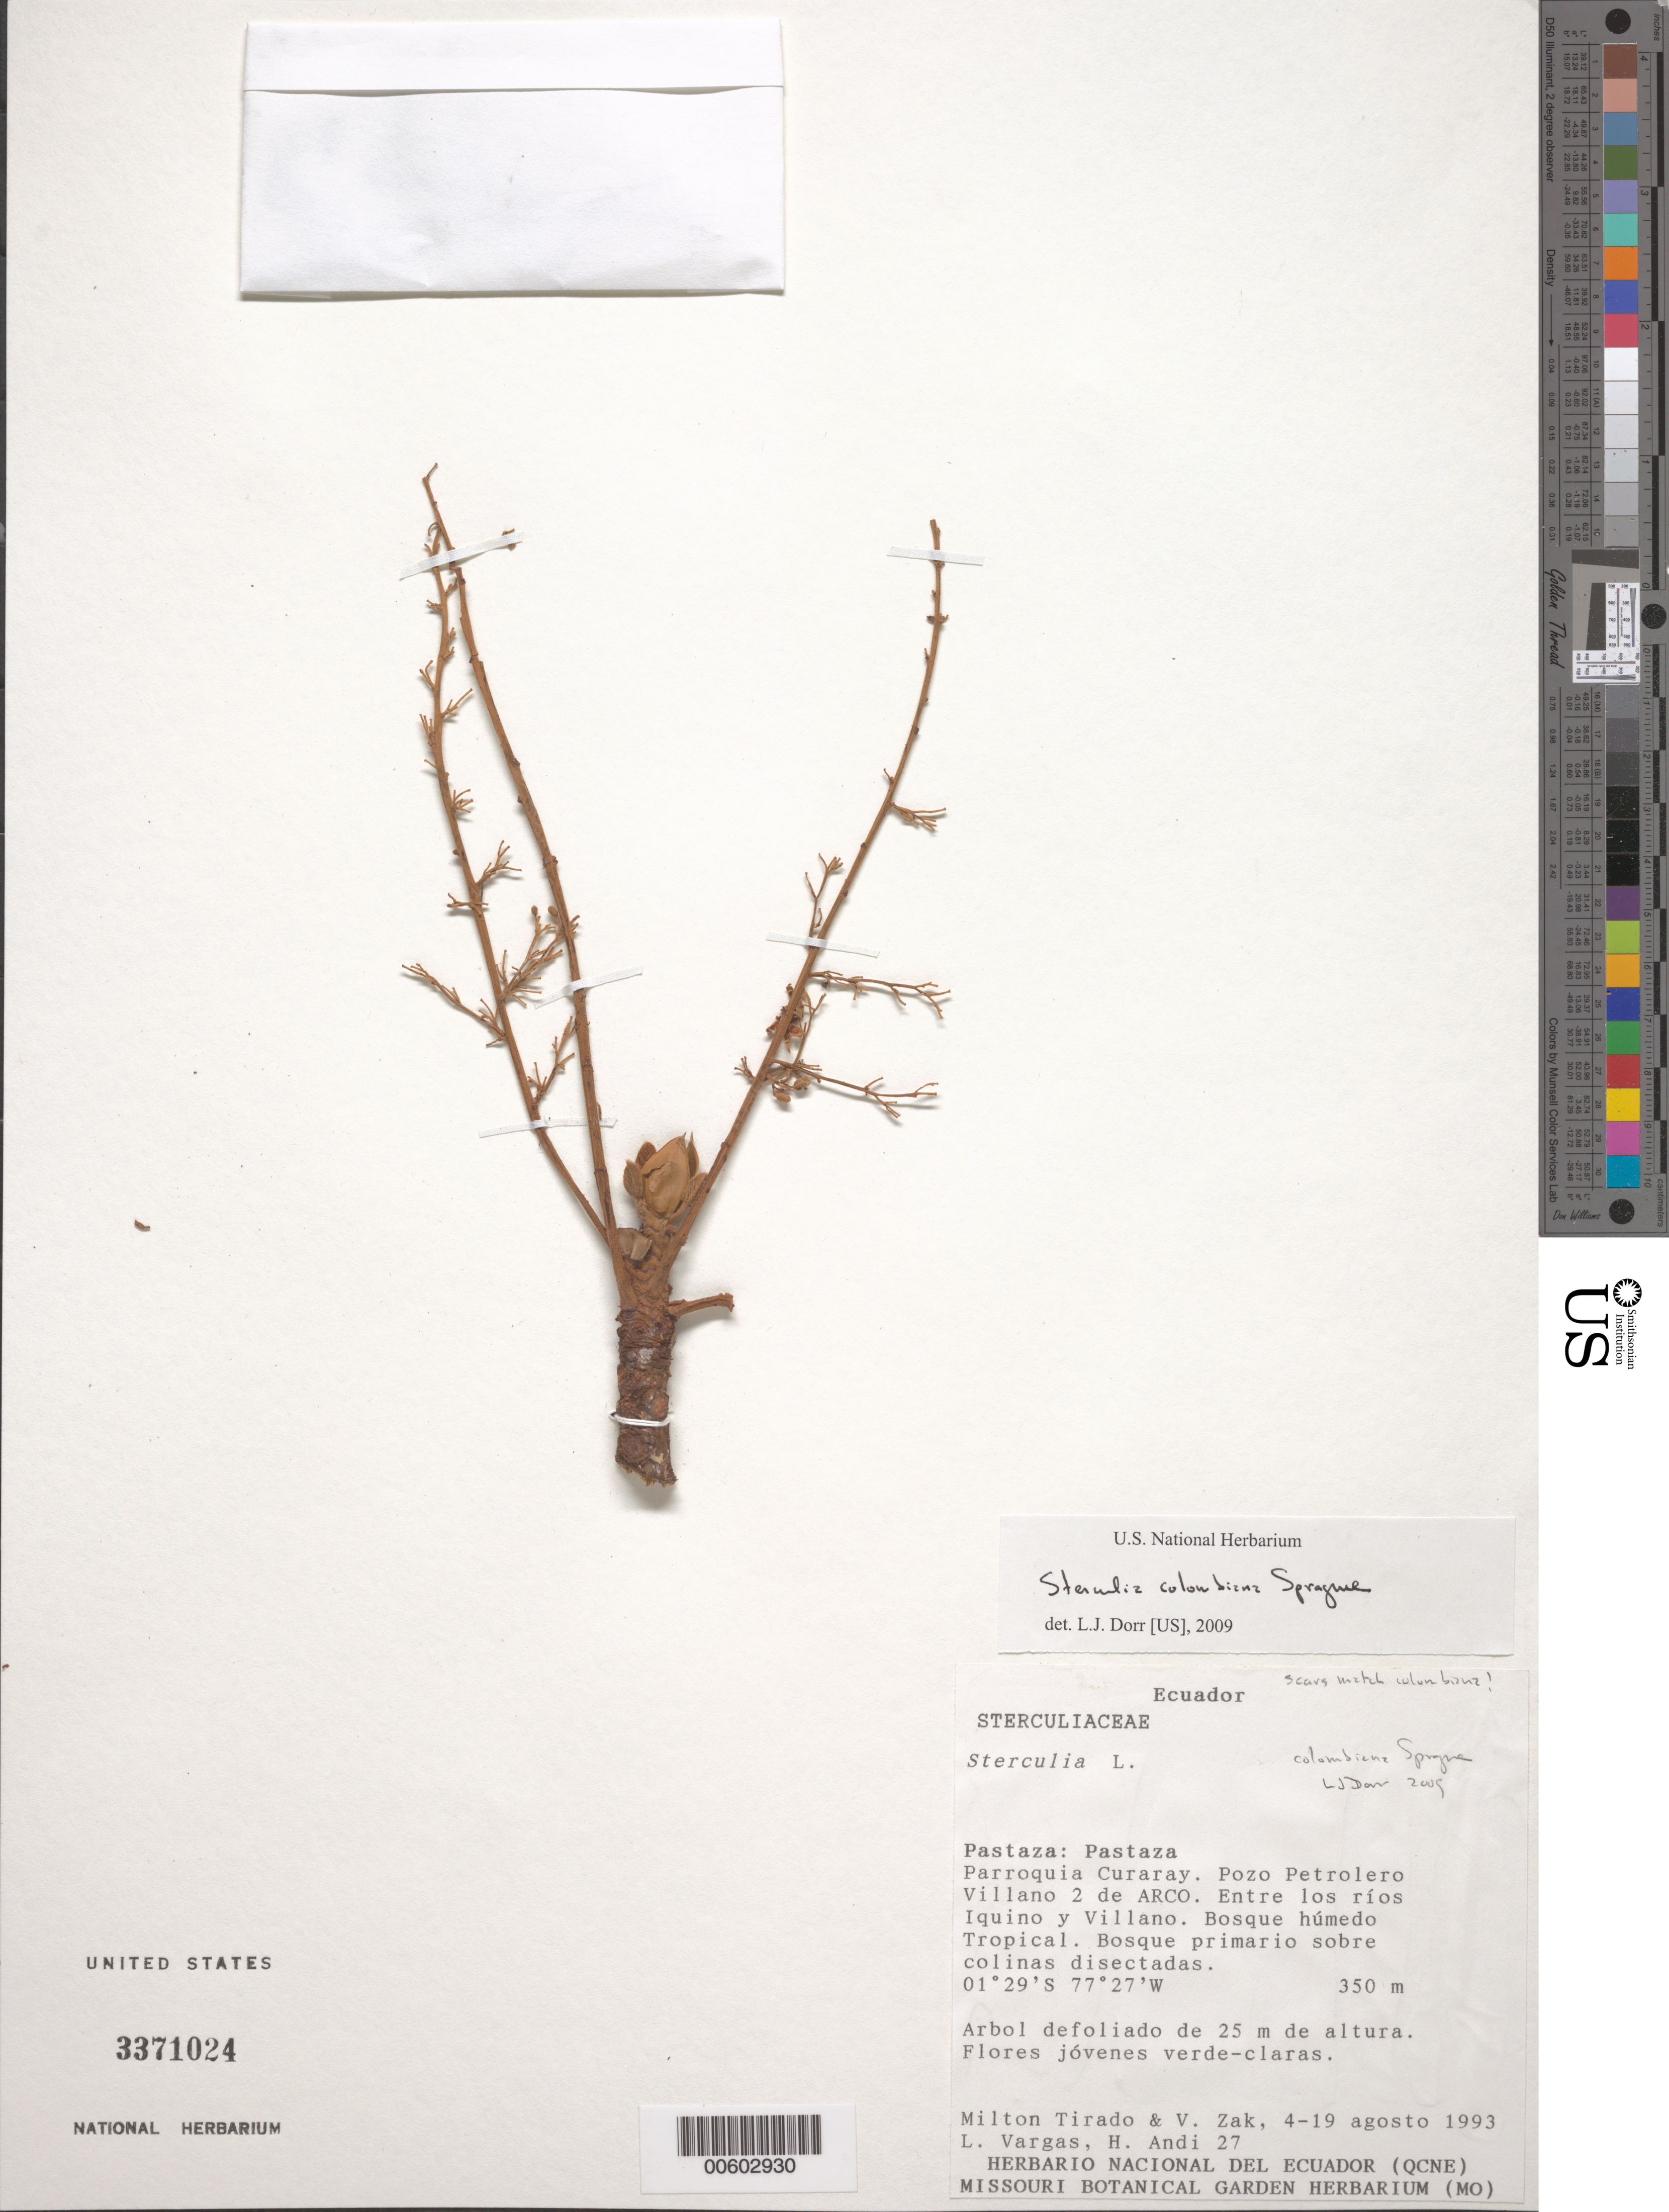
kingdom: Plantae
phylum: Tracheophyta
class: Magnoliopsida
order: Malvales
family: Malvaceae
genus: Sterculia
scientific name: Sterculia sp.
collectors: M. Tirado, V. Zak & L. Vargas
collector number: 27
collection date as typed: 04 Aug 1993 to 19 Aug 1993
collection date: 1993-08-04/1993-08-19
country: Ecuador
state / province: Pastaza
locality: Pastaza. Parroquia Curaray, Pozo petrolero Vilano 2 de Arco, entre los Ríos Iquino y Villano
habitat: Bosque húmedo tropical, bosque primario sobre colinas disectadas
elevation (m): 350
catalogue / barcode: US 3371024